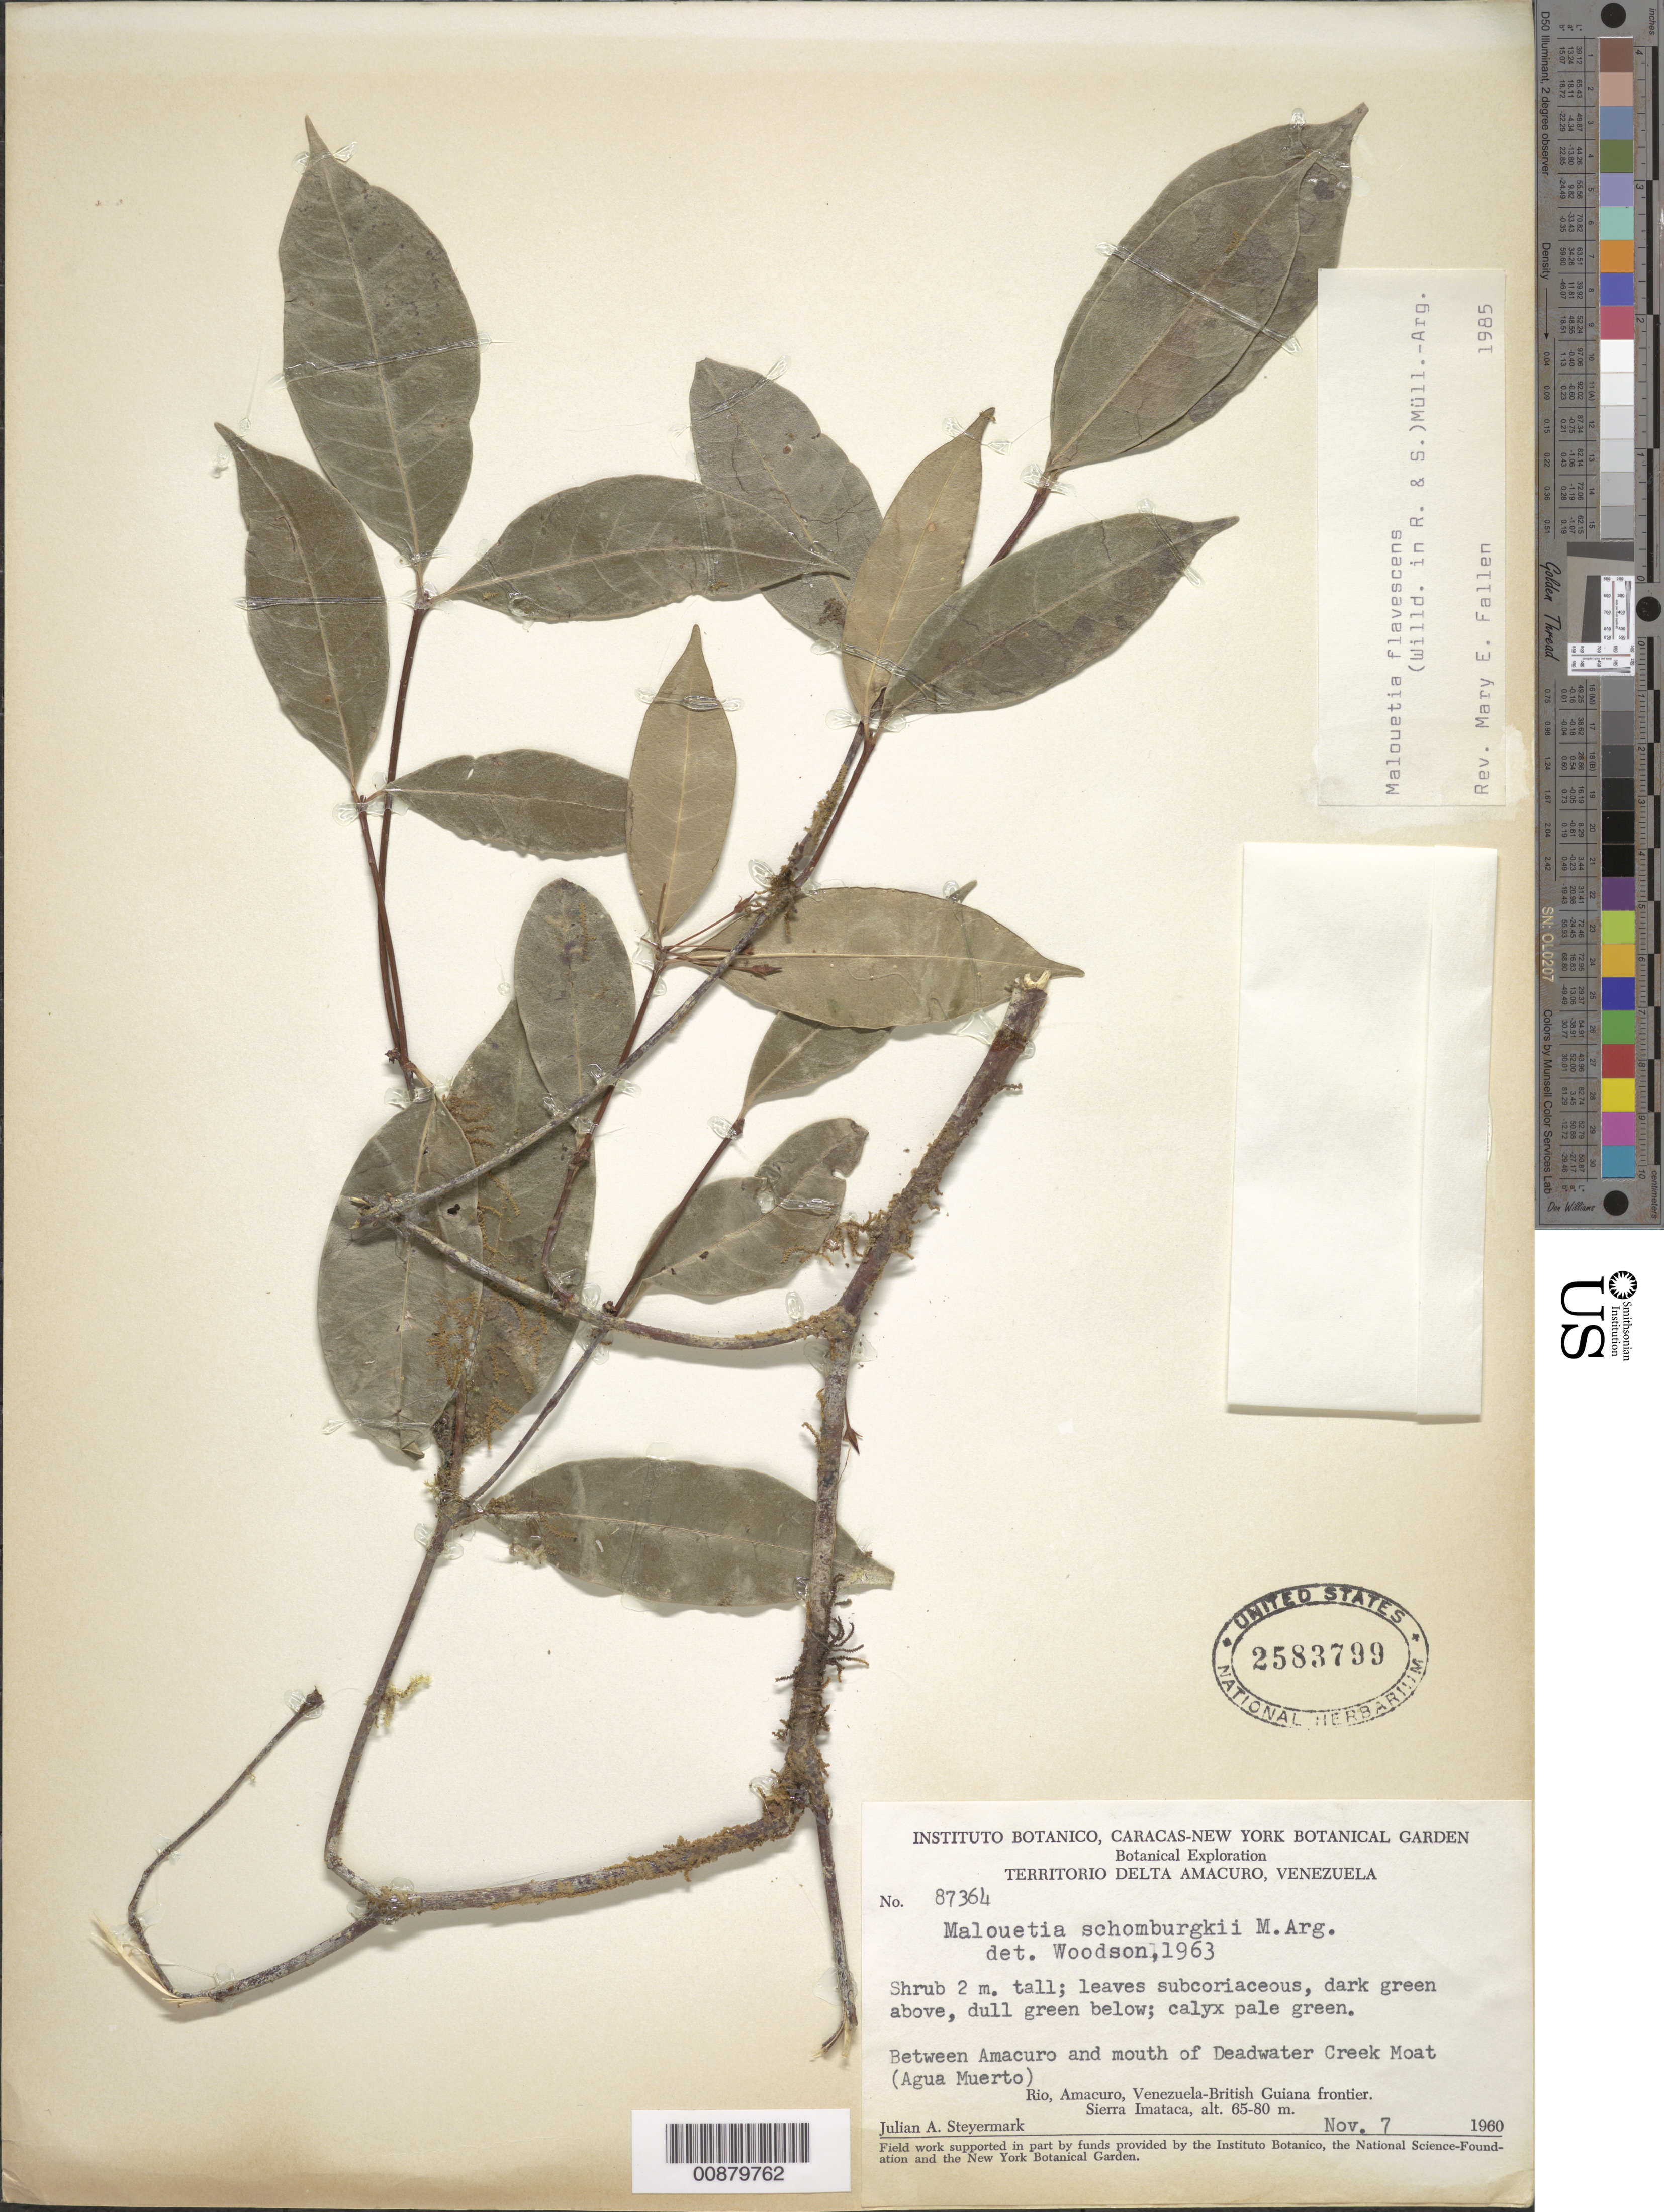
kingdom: Plantae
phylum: Tracheophyta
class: Magnoliopsida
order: Gentianales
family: Apocynaceae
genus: Malouetia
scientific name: Malouetia flavescens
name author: (Willd. ex Roemer & Schult.) Müll. Arg.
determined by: Fallen, M. E.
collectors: J. Steyermark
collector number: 87364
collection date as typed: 7-Nov-60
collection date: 1960-11-07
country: Venezuela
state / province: Delta Amacuro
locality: Río Amacuro to mouth of Deadwater Creek Moat (Agua Muerto), Sierra Imataca, Venezuela-Guyana border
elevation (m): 65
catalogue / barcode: US 2583799